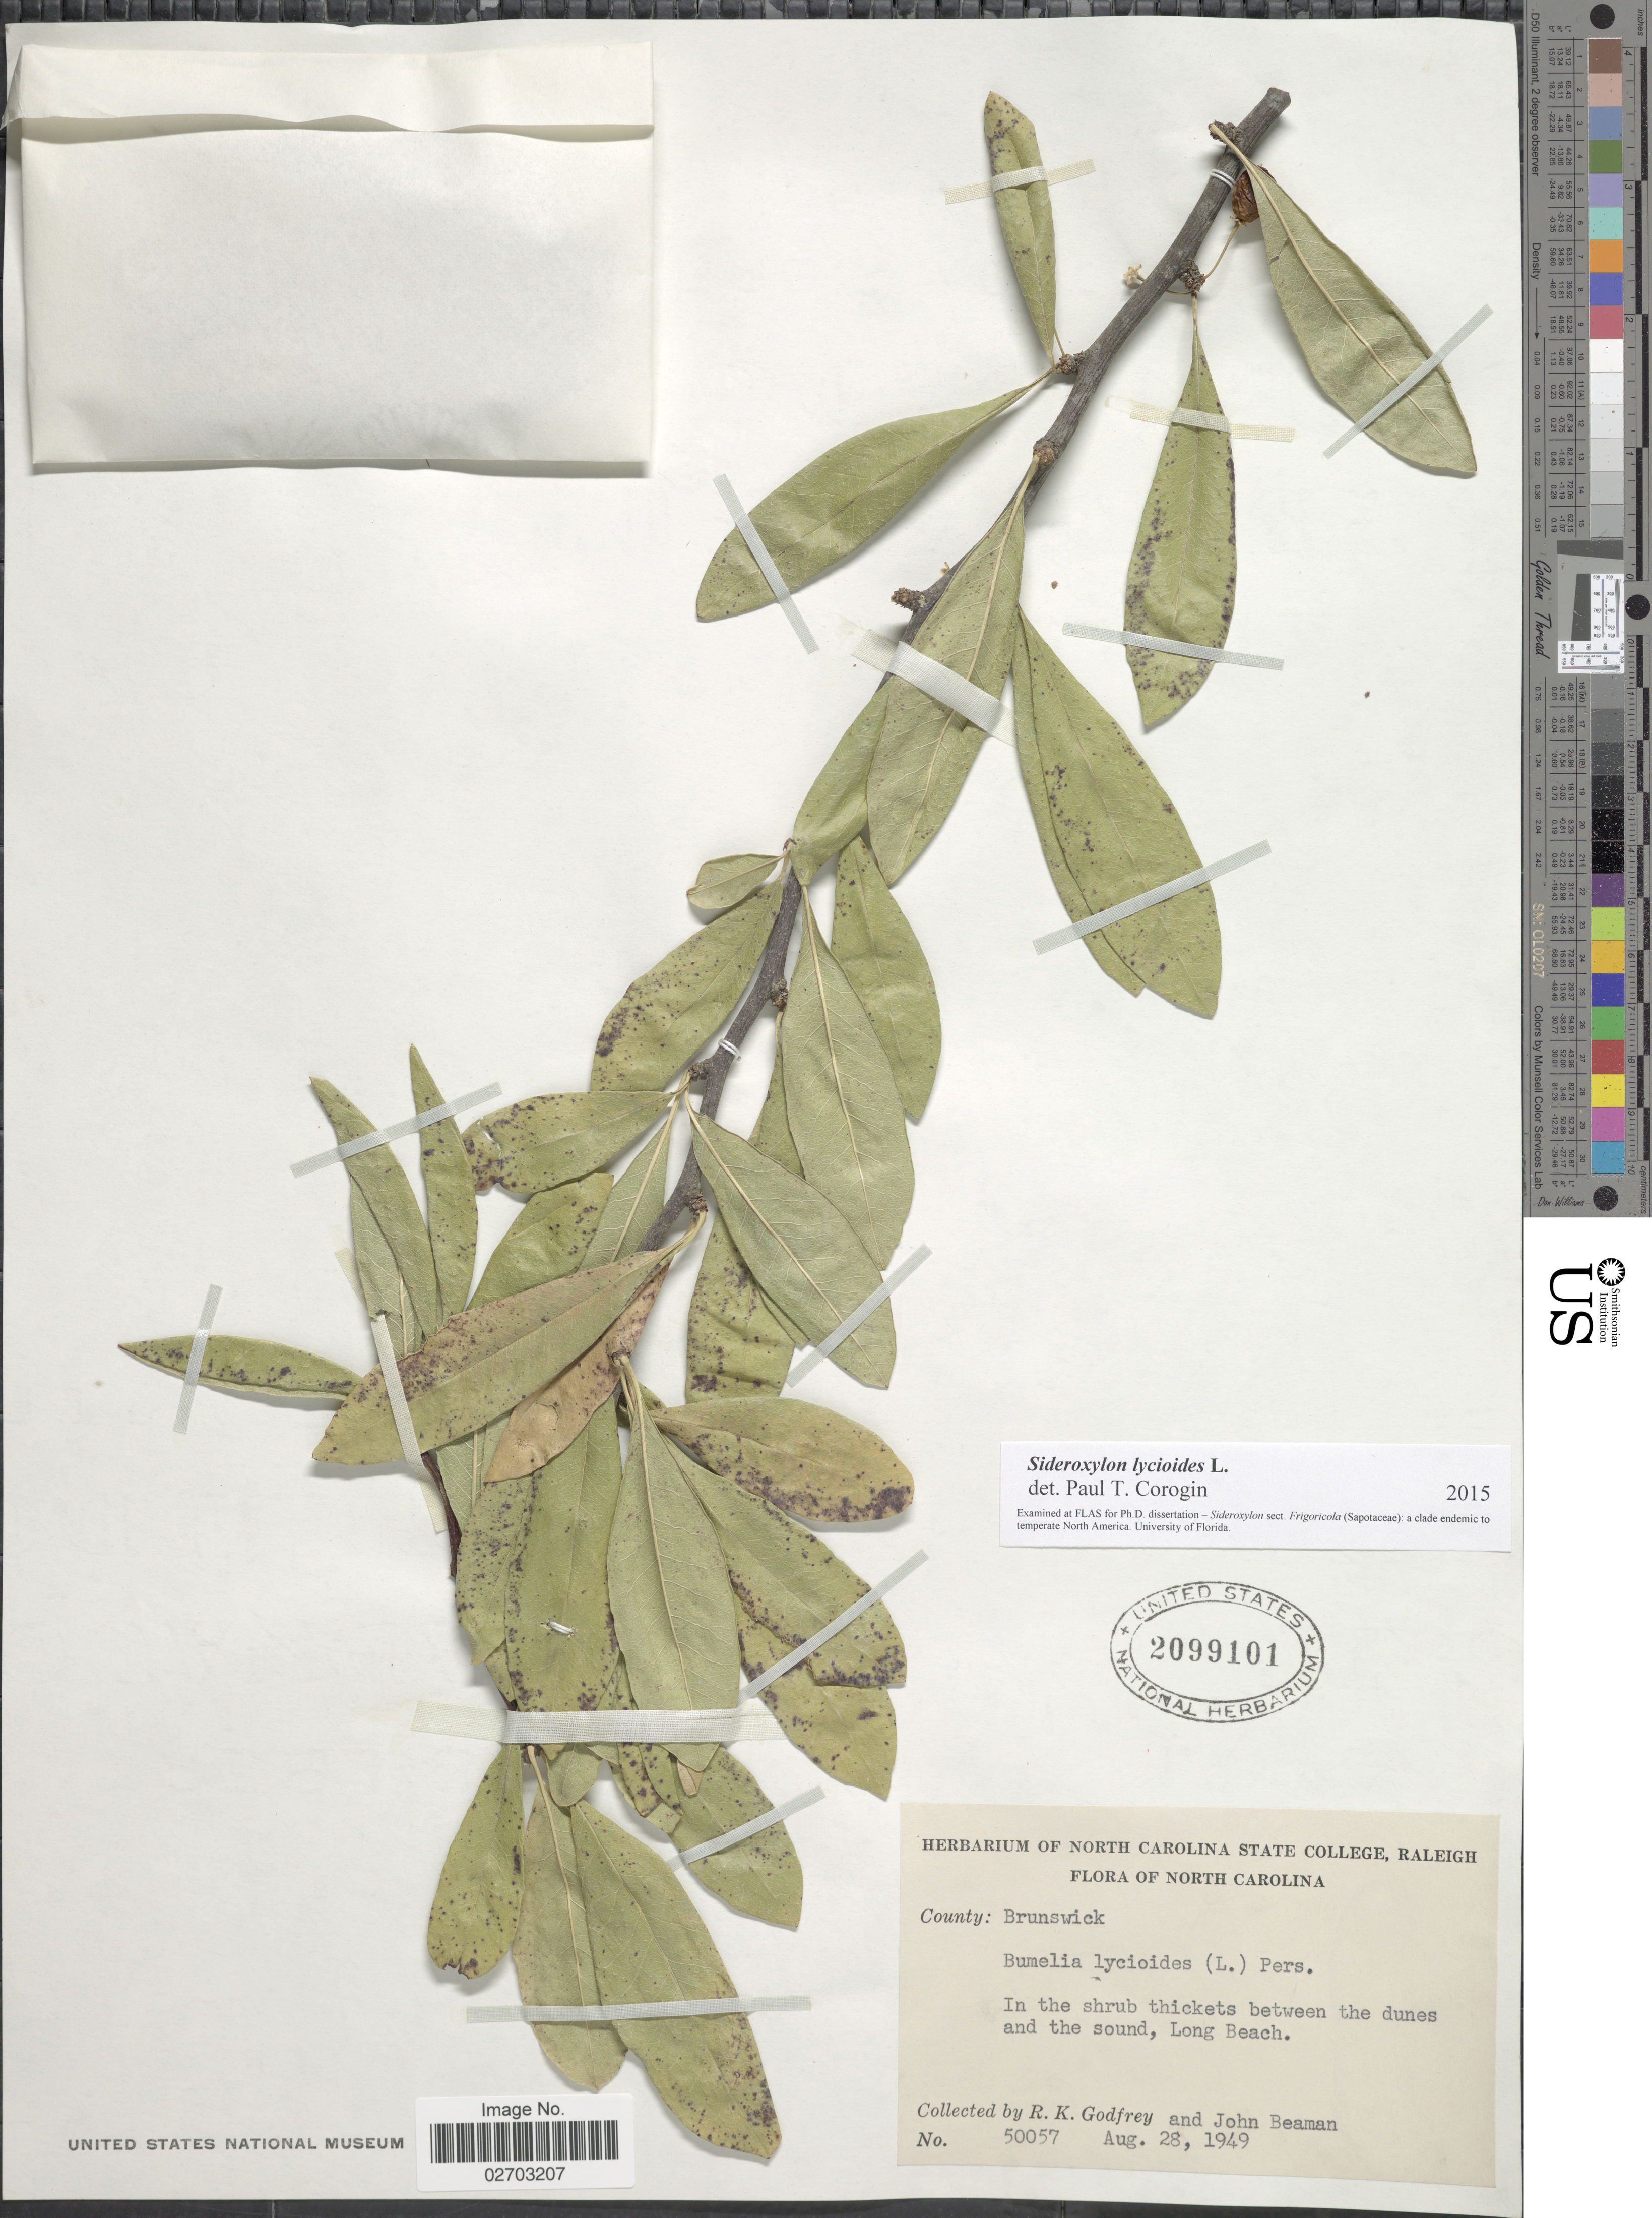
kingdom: Plantae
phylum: Tracheophyta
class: Magnoliopsida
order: Ericales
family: Sapotaceae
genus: Sideroxylon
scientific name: Sideroxylon lycioides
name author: L.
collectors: R. K. Godfrey & J. H. Beaman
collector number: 50057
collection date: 1949-08-28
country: United States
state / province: North Carolina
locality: County Brunswick. In the shrub tickets between the dunes and the sound, Long Beach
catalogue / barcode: US 2099101